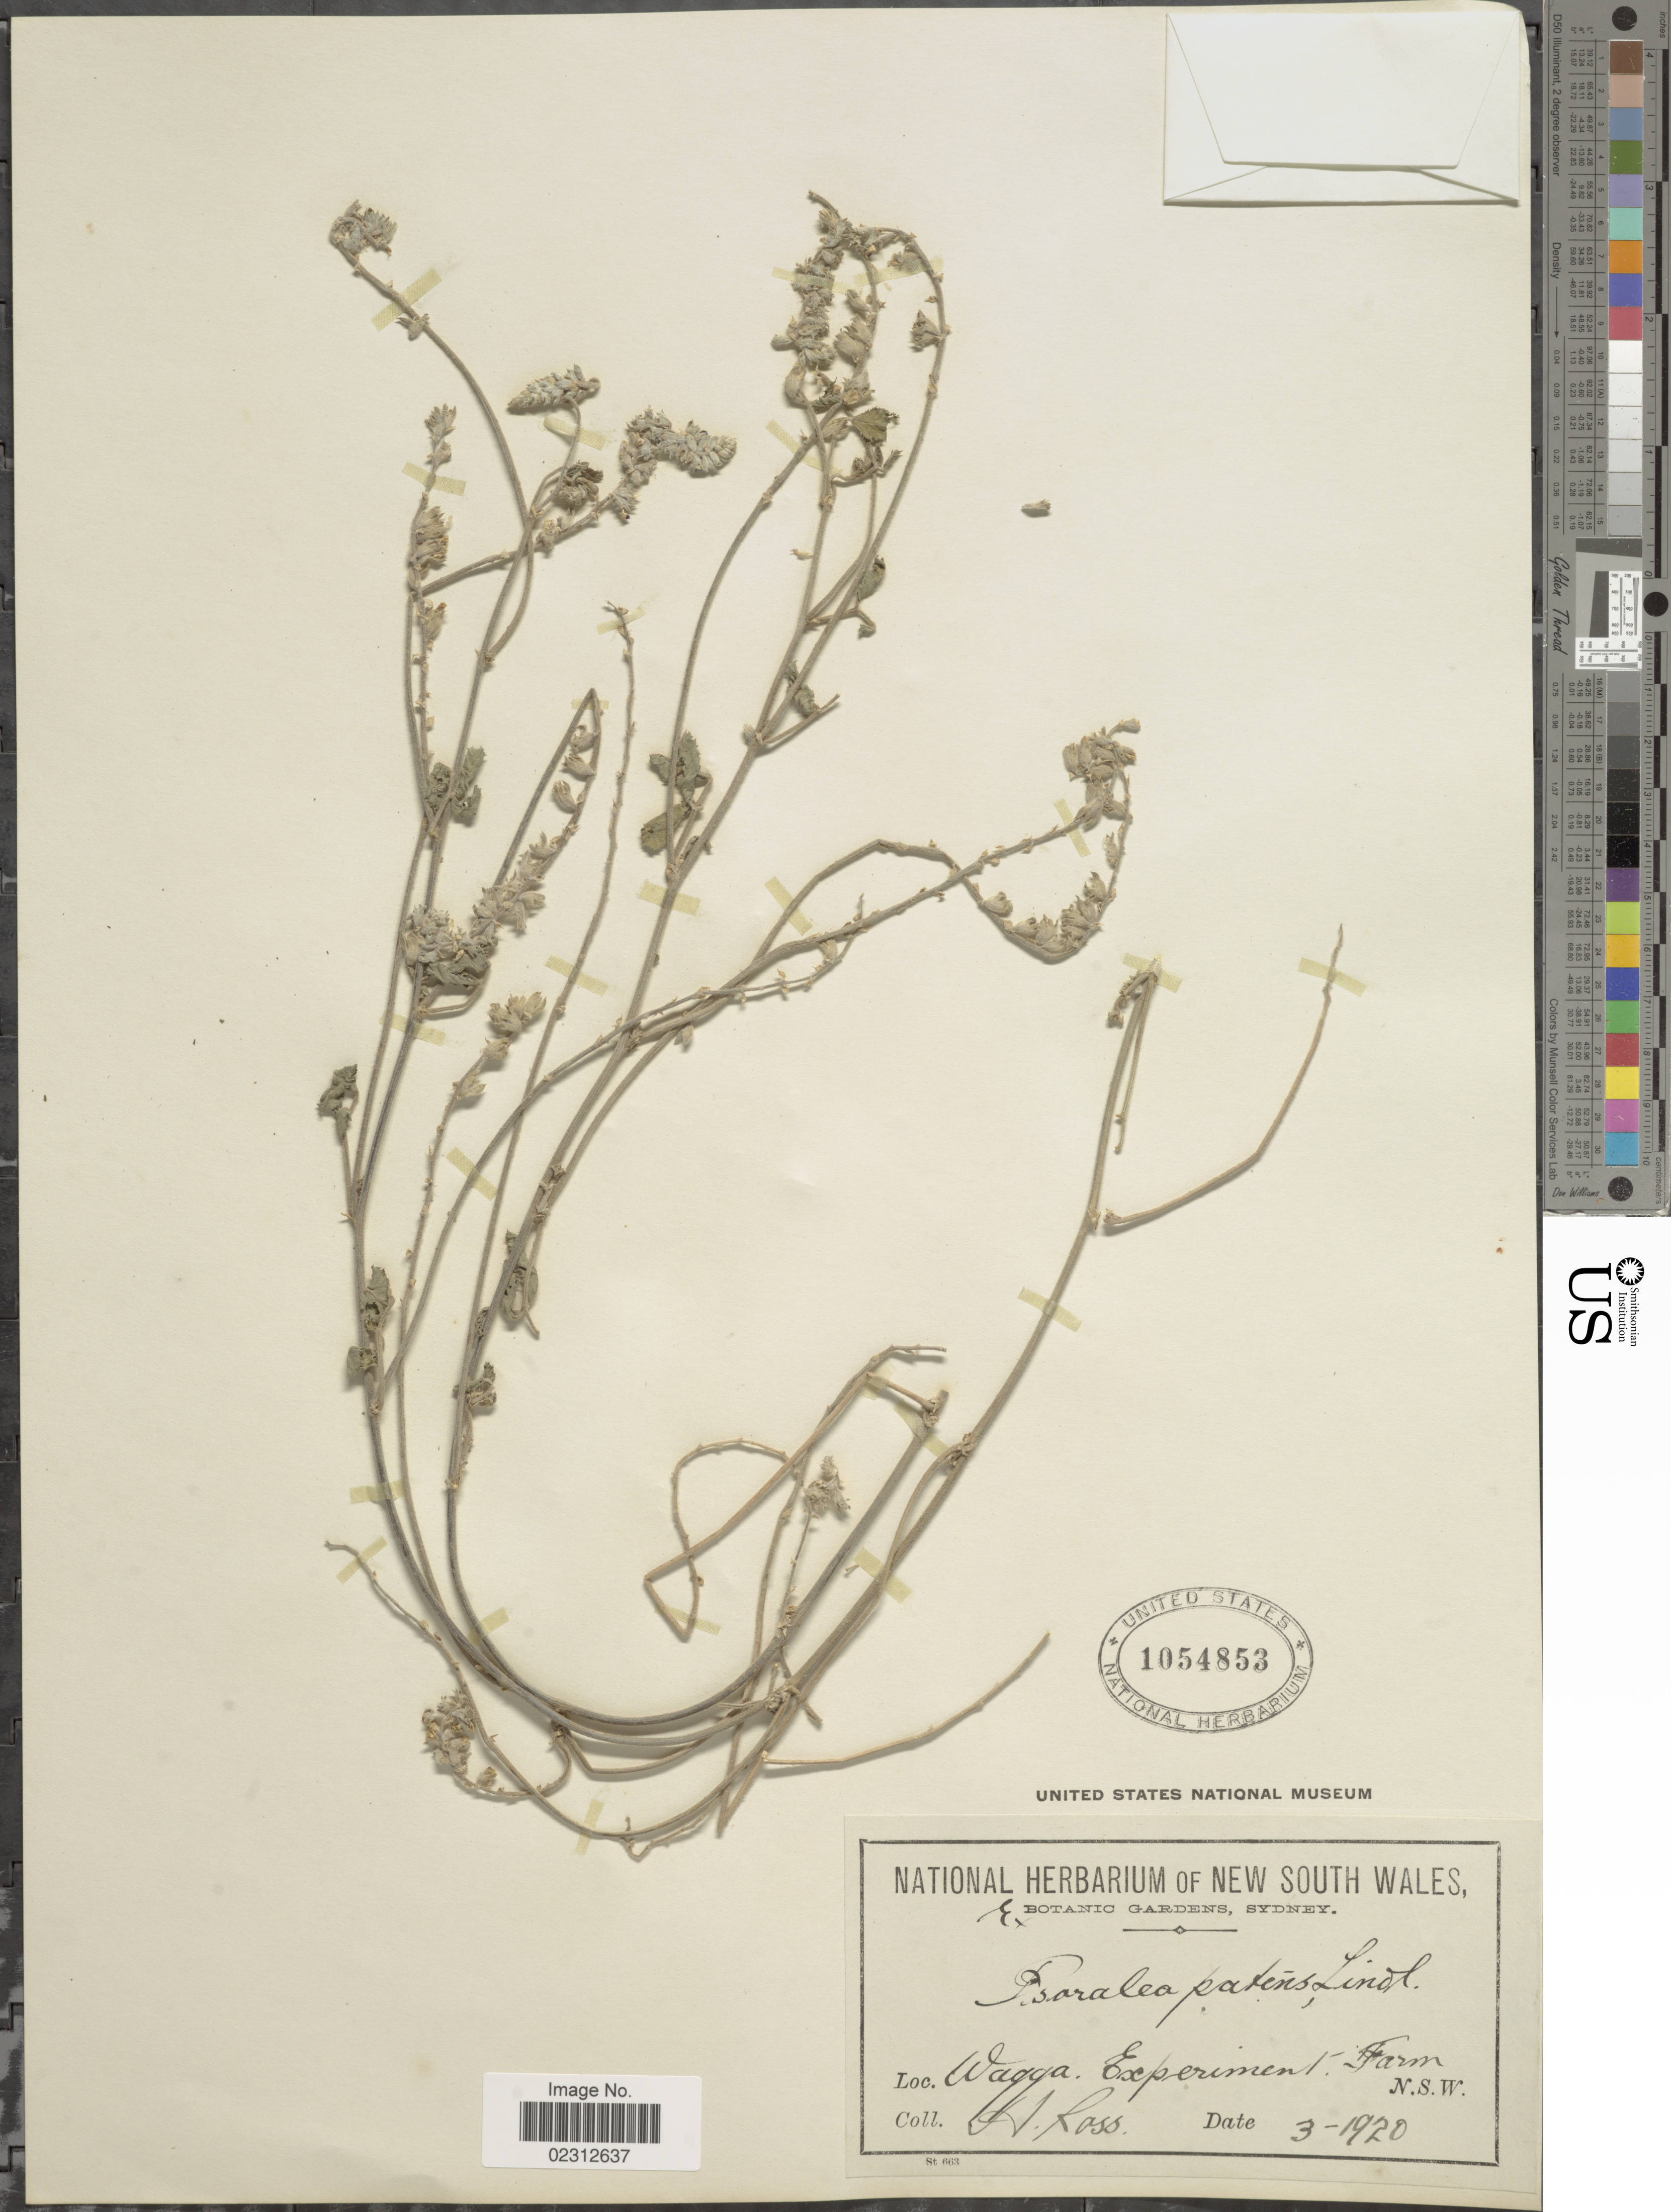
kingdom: Plantae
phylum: Tracheophyta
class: Magnoliopsida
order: Fabales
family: Fabaceae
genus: Cullen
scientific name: Cullen patens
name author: (Lindl.) J.W. Grimes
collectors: H. Ross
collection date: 1920-03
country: Australia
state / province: New South Wales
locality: Wagga Experiment Farm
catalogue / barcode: US 1054853